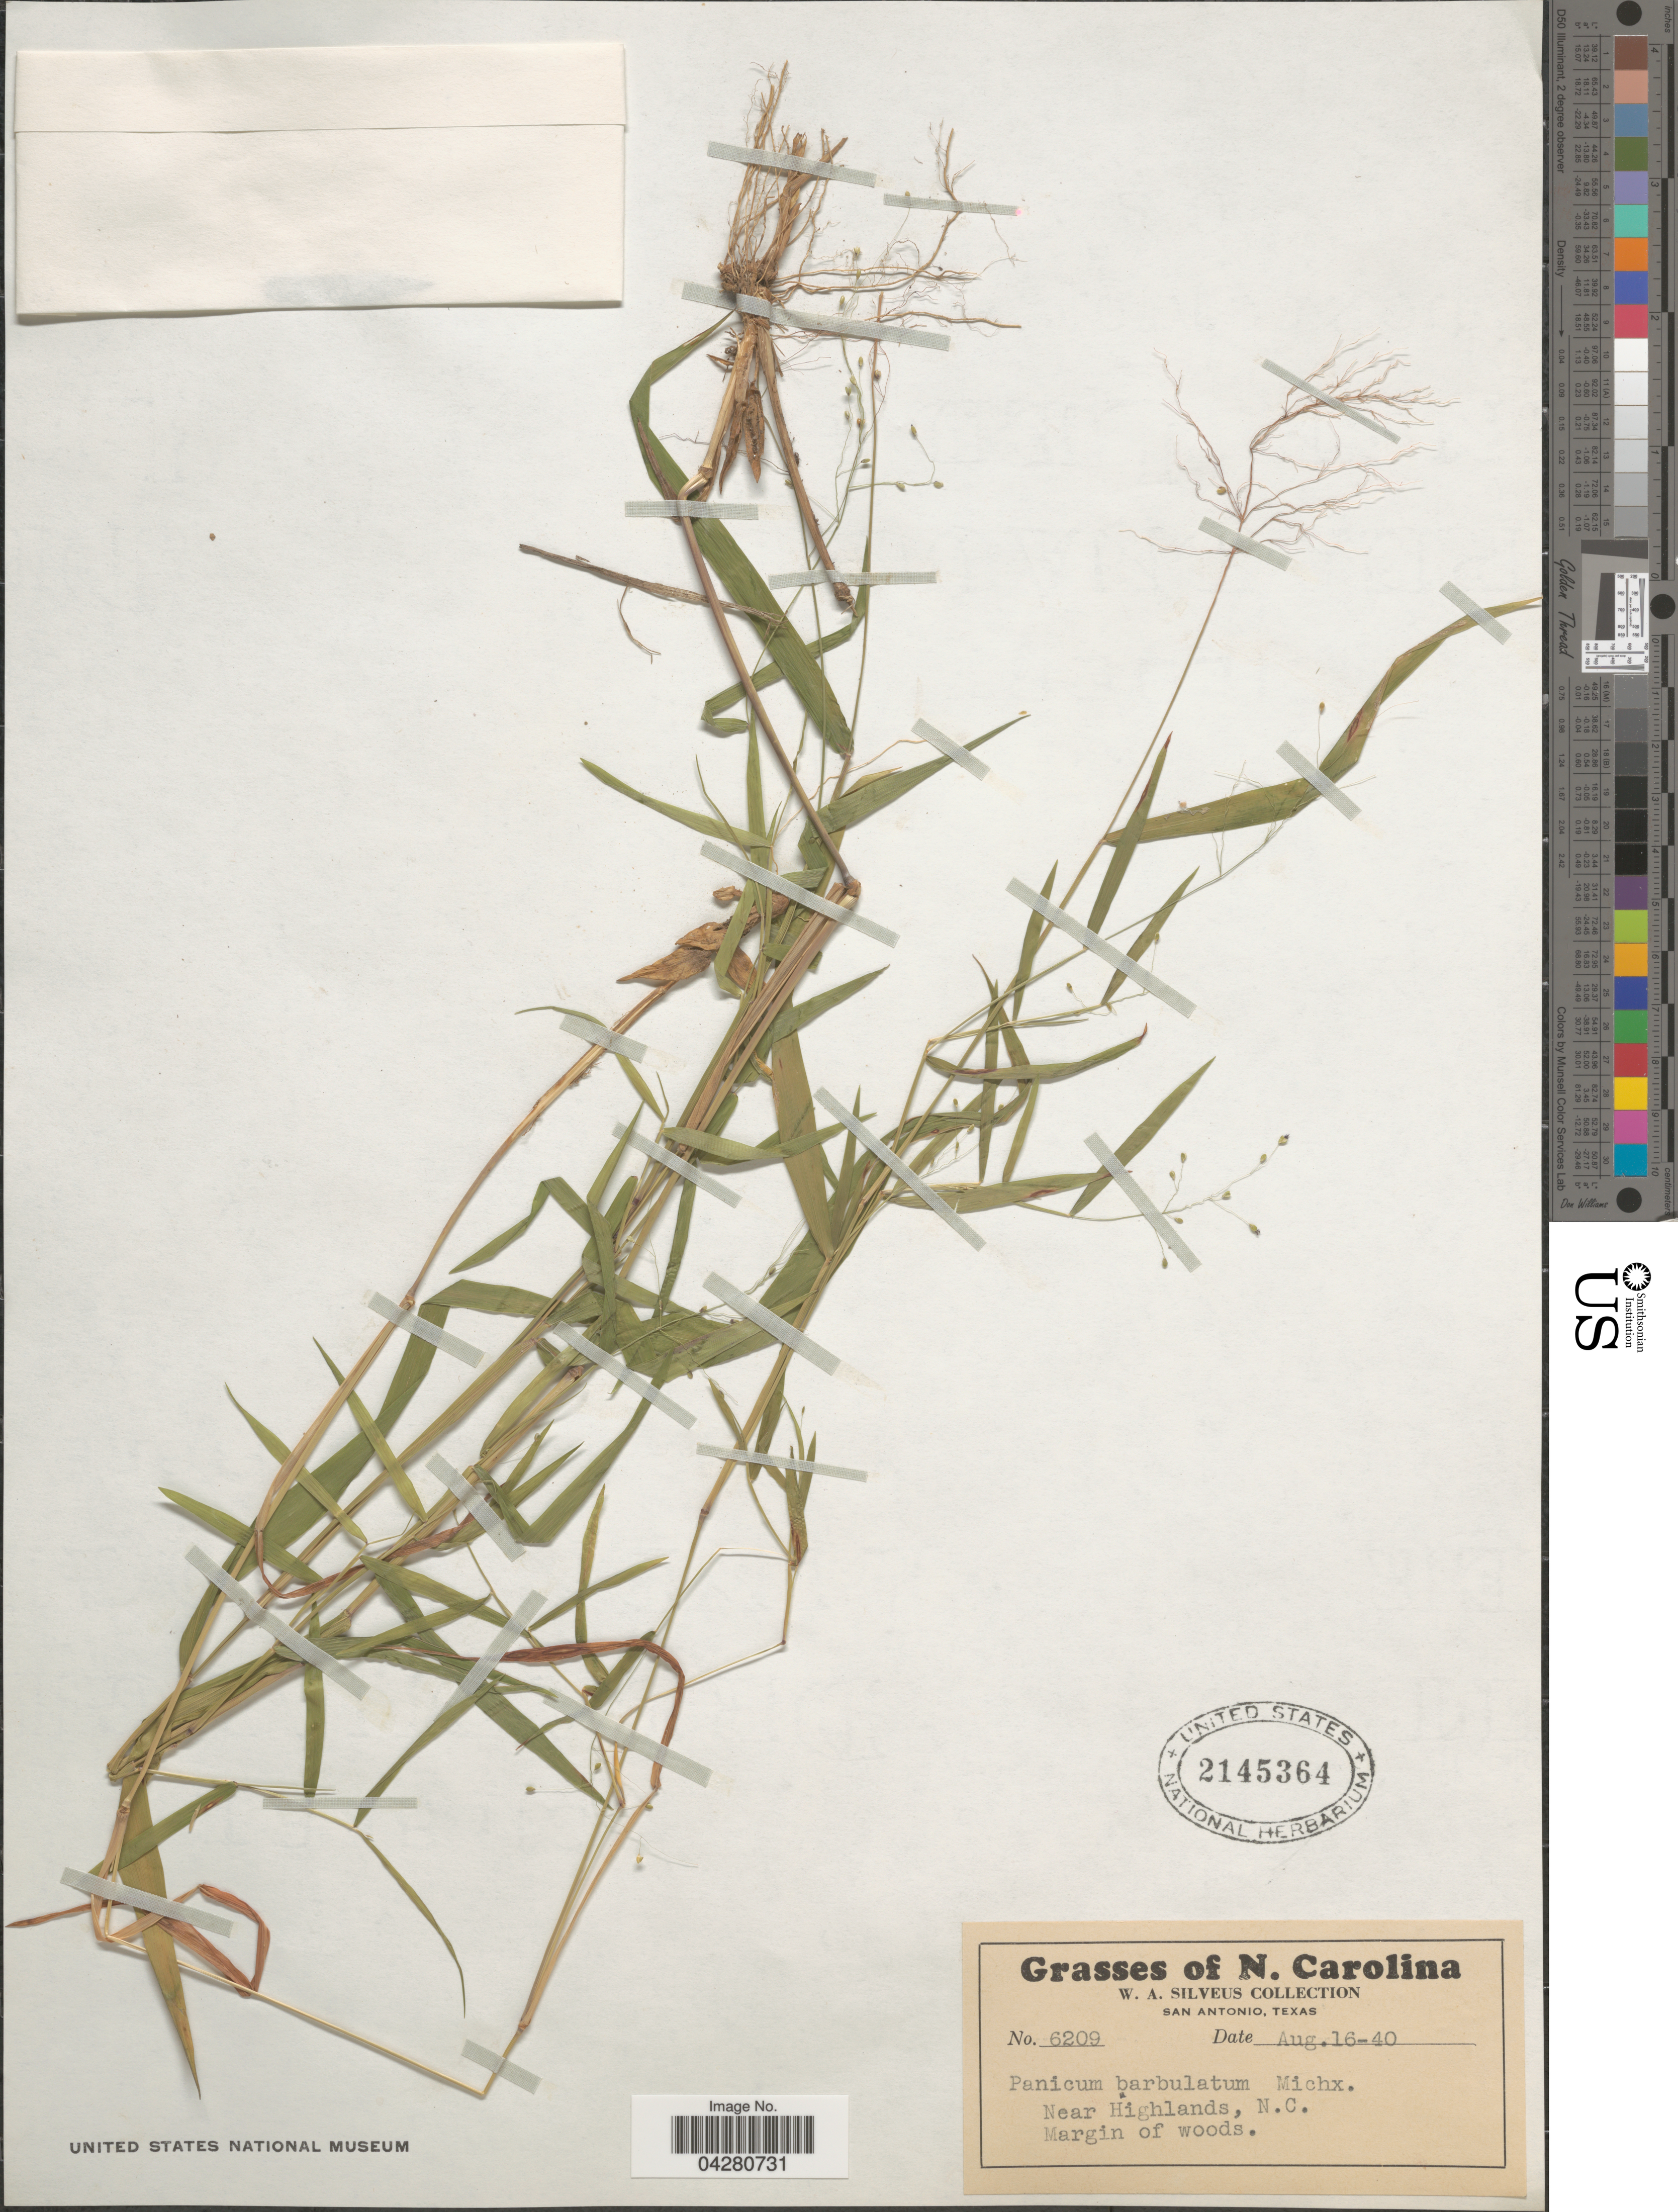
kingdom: Plantae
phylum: Tracheophyta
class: Liliopsida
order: Poales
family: Poaceae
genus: Dichanthelium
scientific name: Dichanthelium dichotomum var. dichotomum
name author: (L.) Gould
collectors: W. Silveus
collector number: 6209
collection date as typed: Transcribed d/m/y: 16/8/40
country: United States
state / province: North Carolina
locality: Near Highlands.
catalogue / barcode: US 2145364